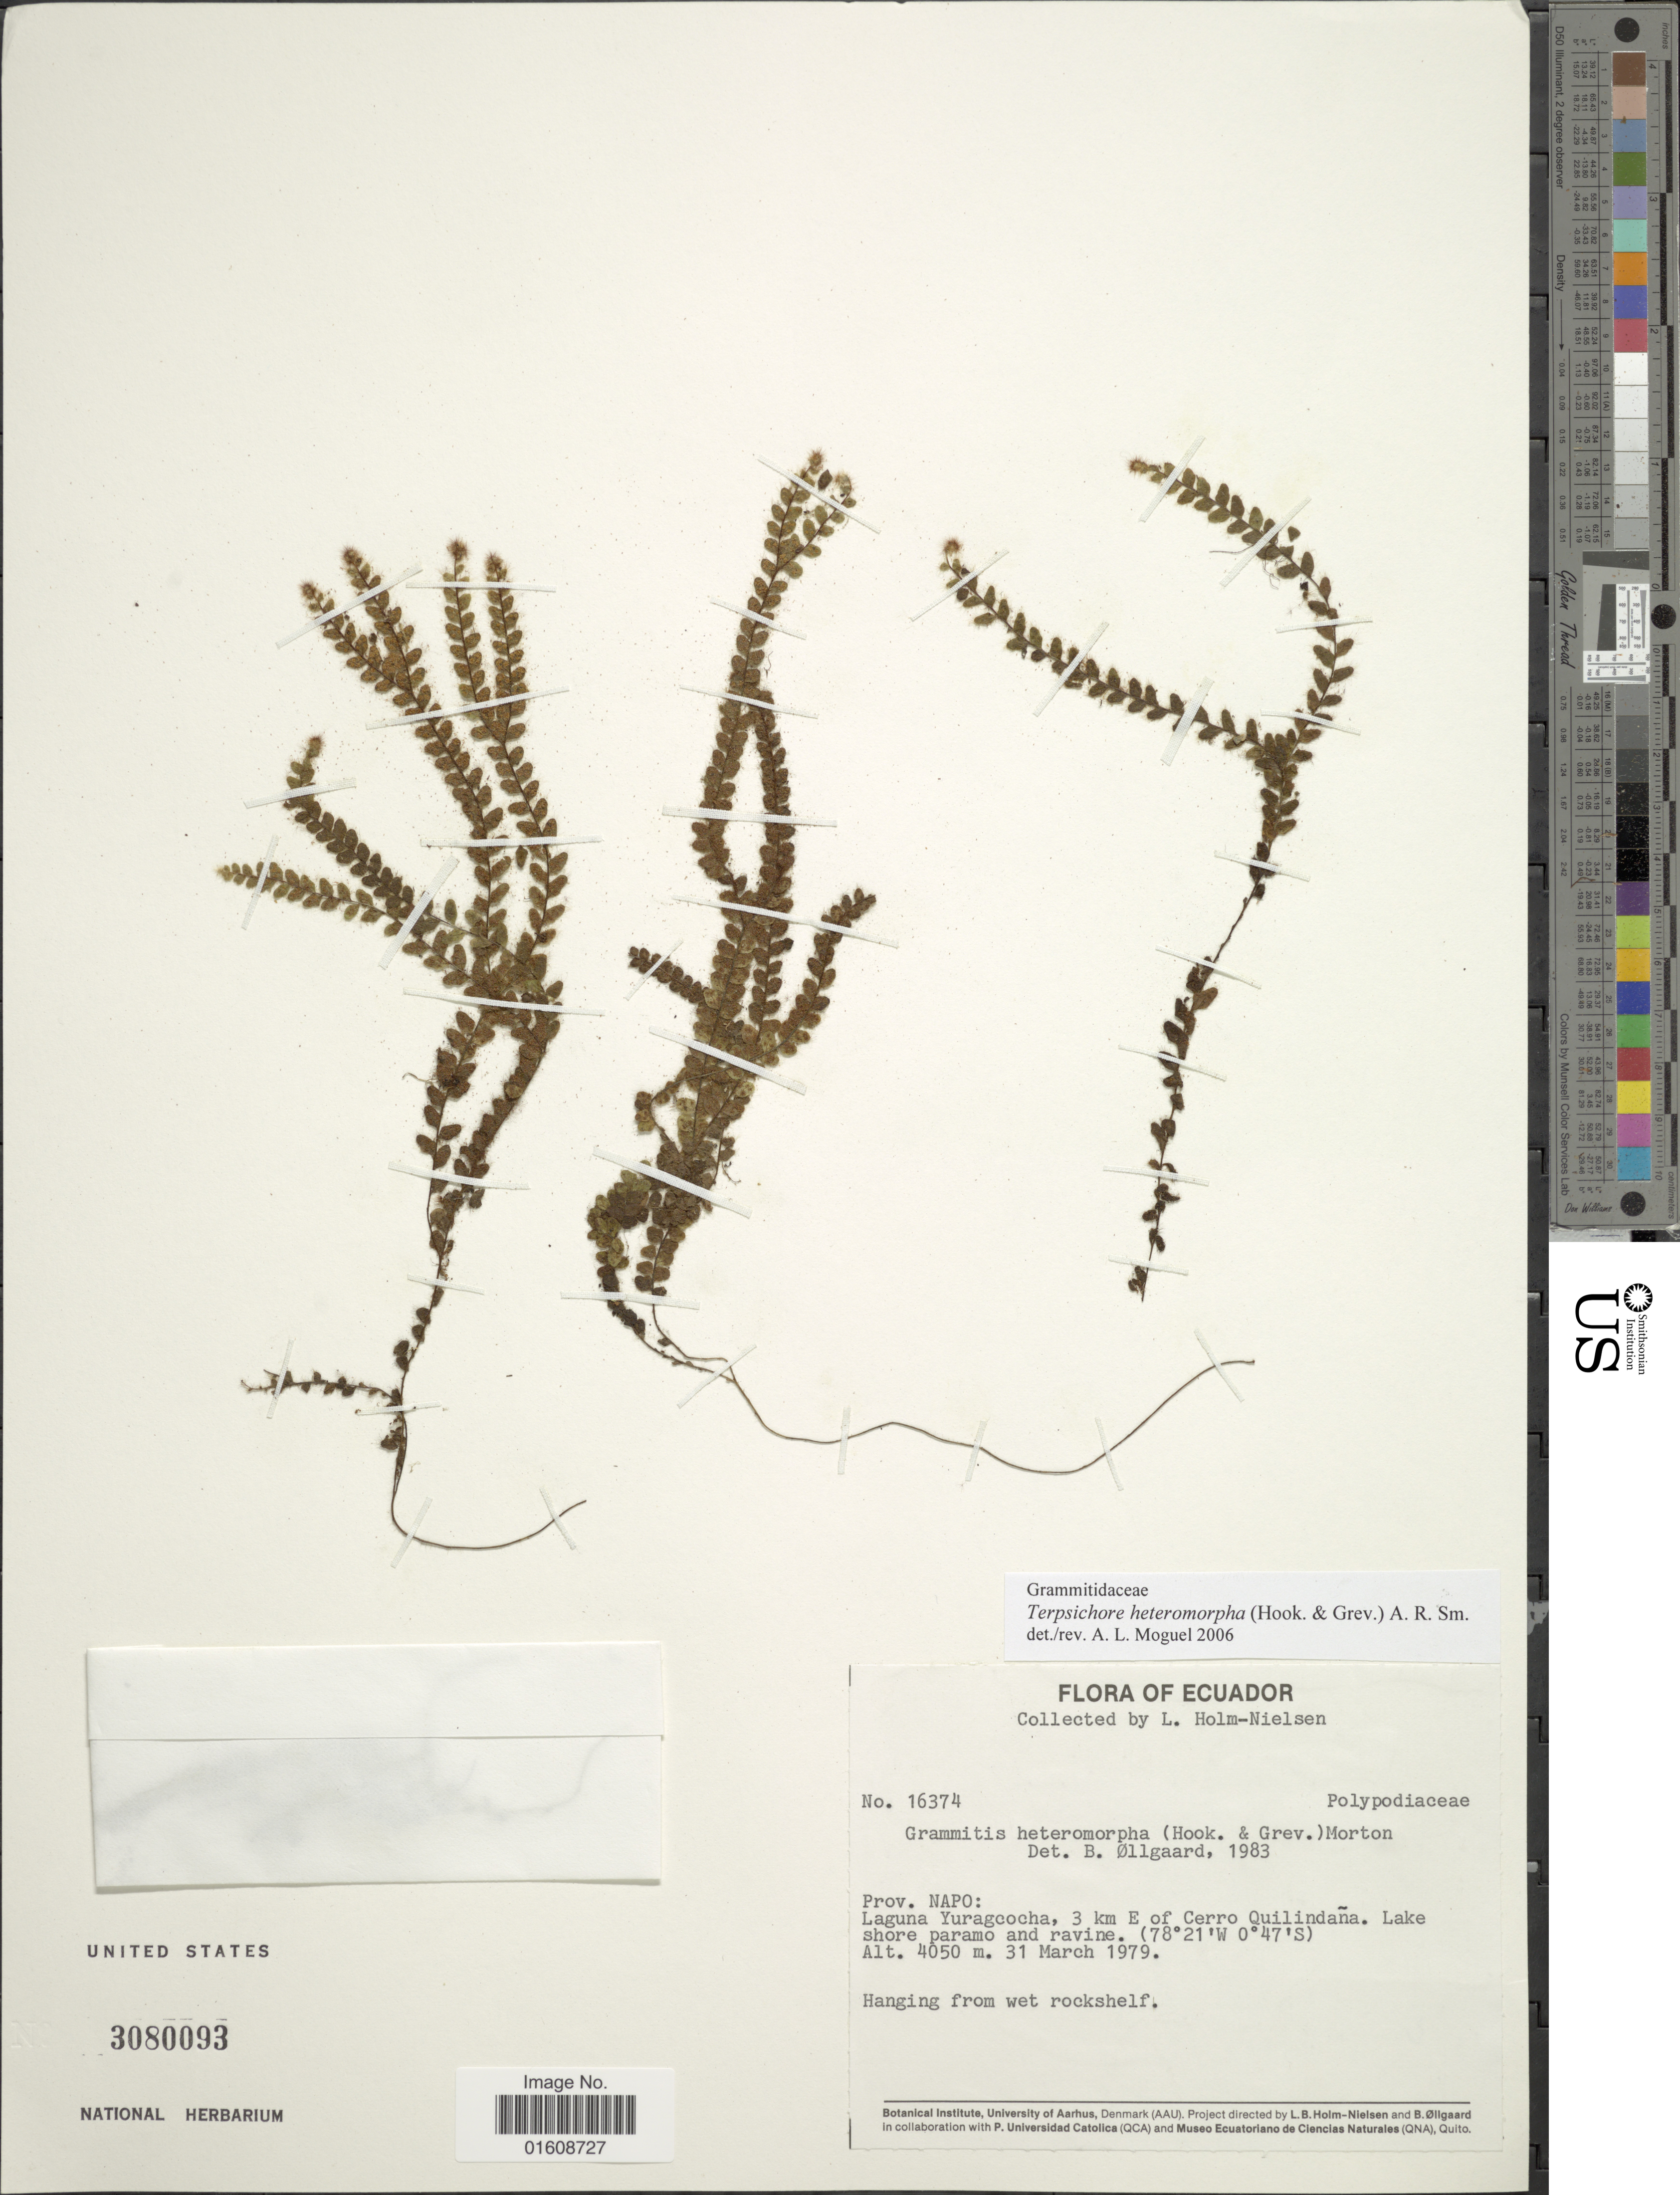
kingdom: Plantae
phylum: Tracheophyta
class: Polypodiopsida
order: Polypodiales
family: Polypodiaceae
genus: Alansmia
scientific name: Alansmia heteromorpha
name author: (Hook. & Grev.) Moguel & M. Kessler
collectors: L. B. Holm-Nielsen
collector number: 16374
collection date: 1979-03-31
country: Ecuador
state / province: Napo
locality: Laguna Yuragcocha, 3 km E of cerro Quilindaña. Lake shore paramo and ravine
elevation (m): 4050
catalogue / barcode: US 3080093